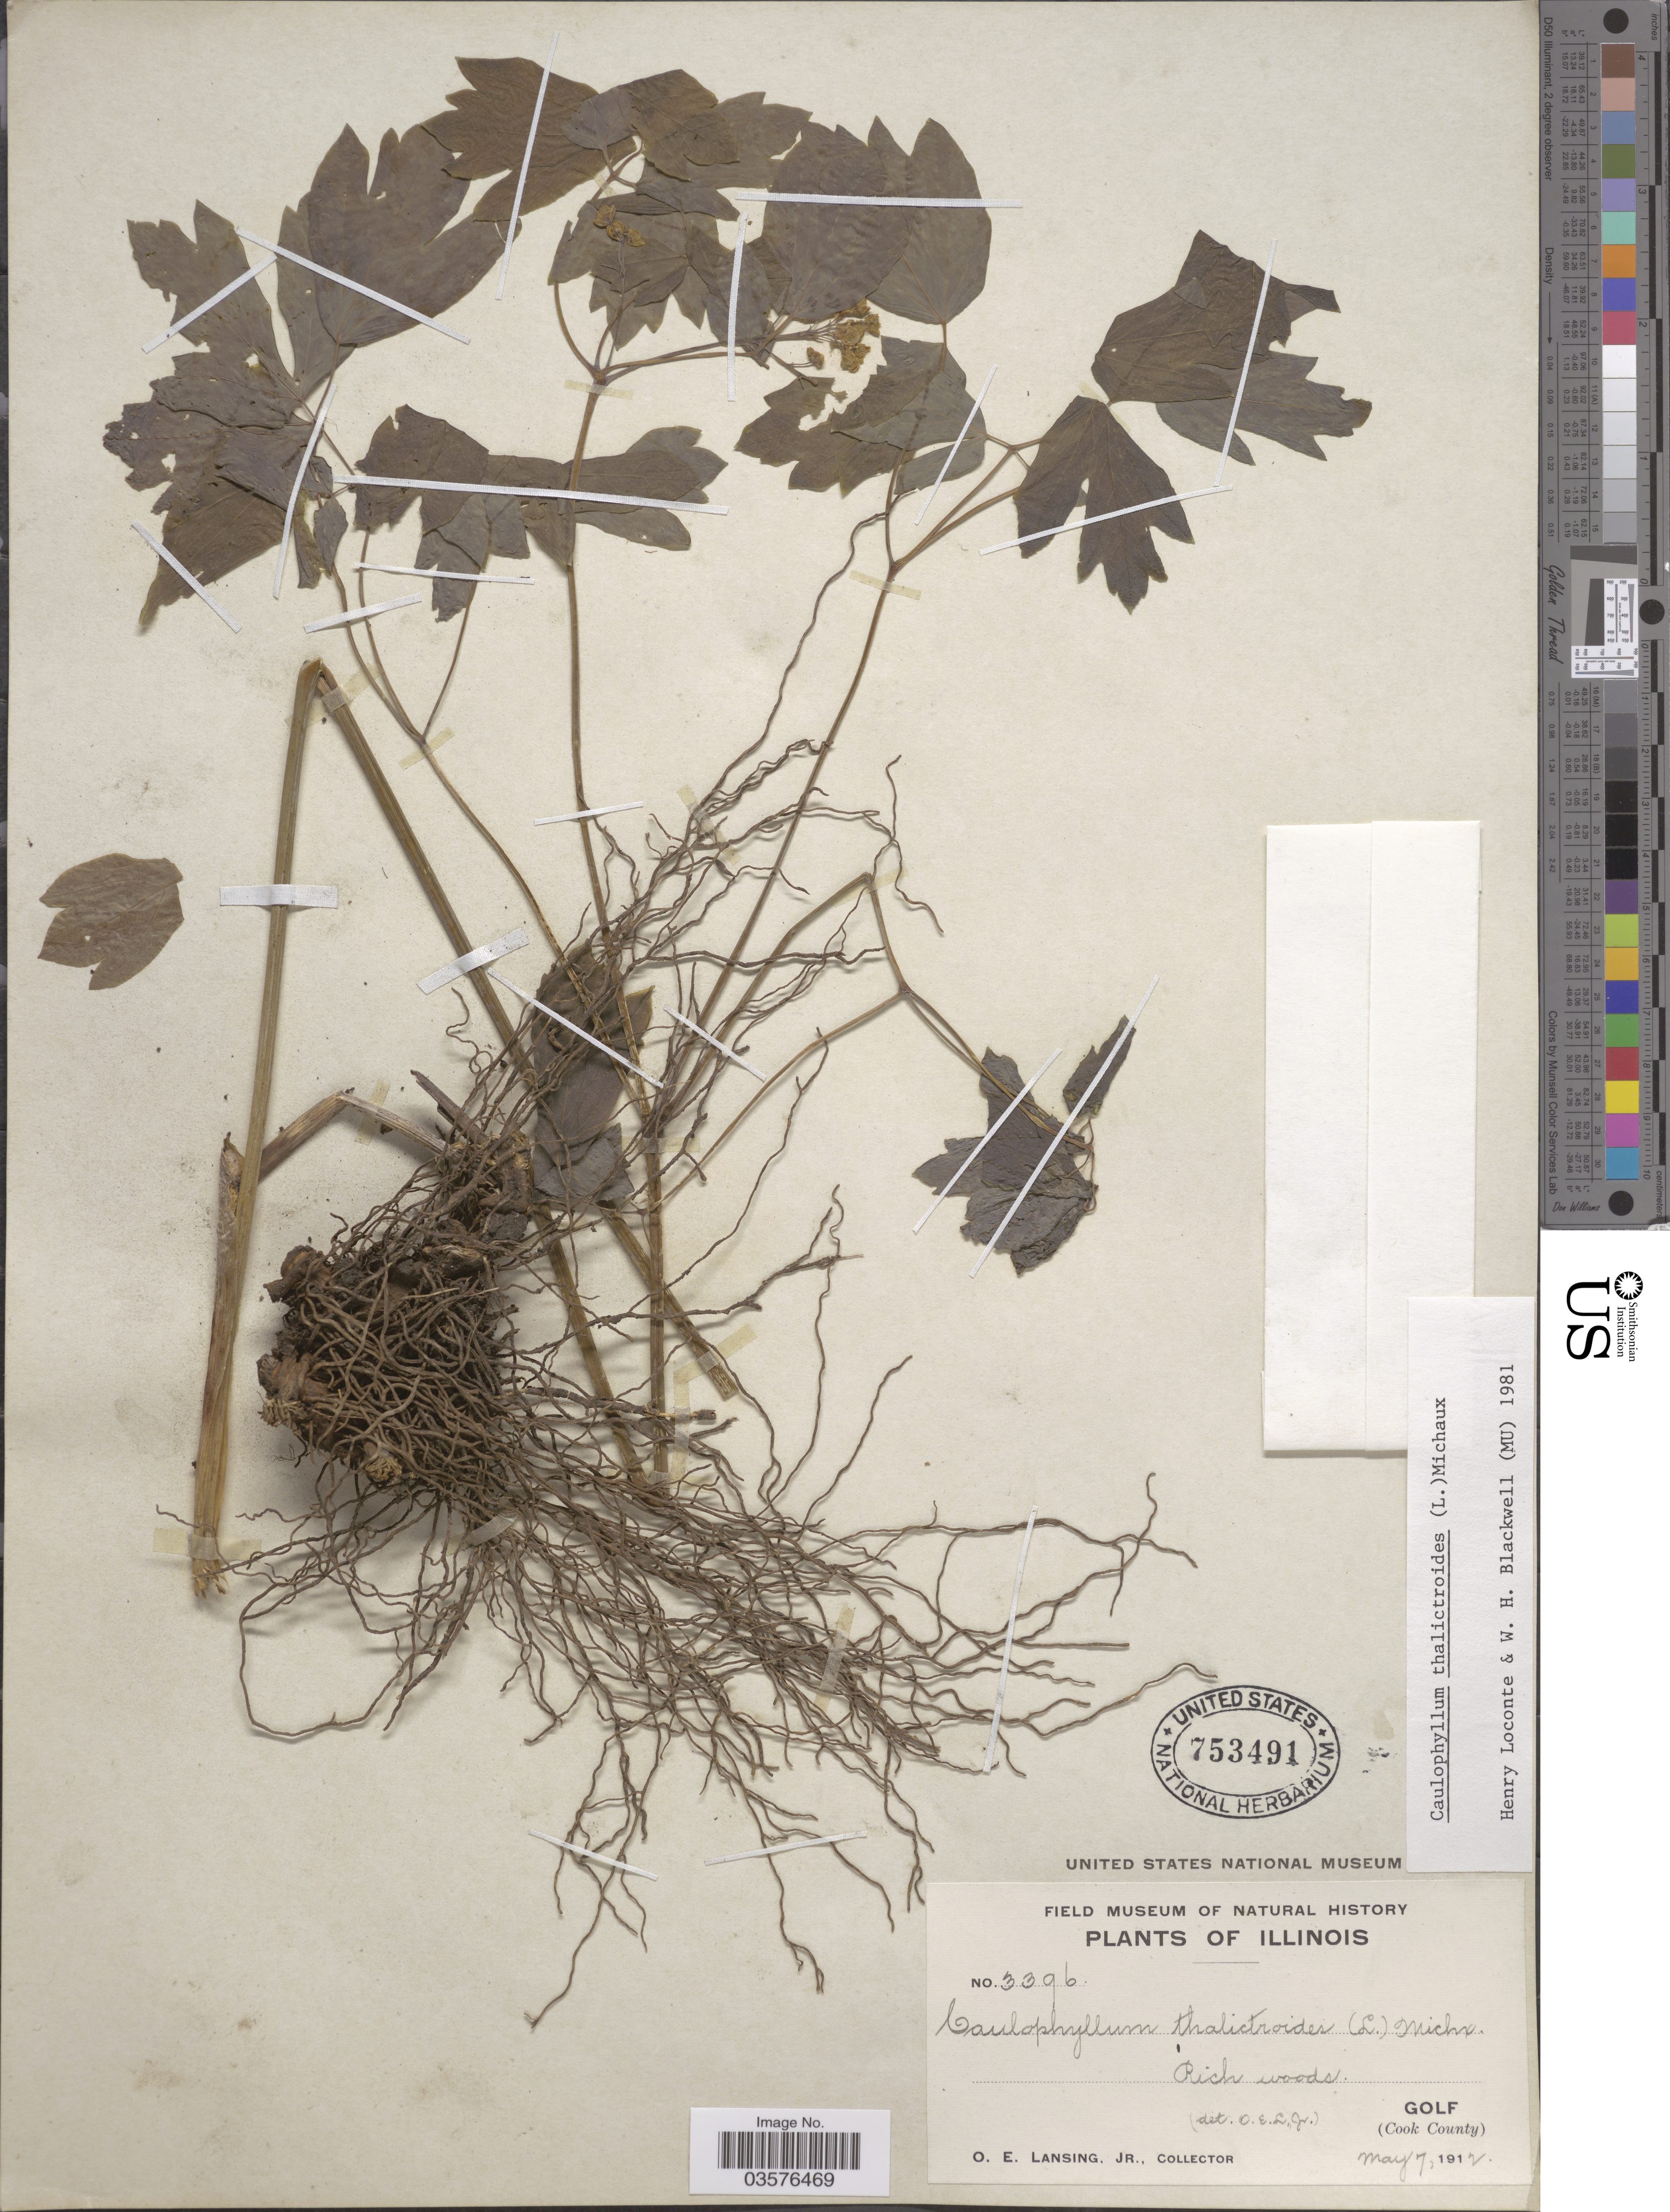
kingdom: Plantae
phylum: Tracheophyta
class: Magnoliopsida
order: Ranunculales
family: Berberidaceae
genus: Caulophyllum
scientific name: Caulophyllum thalictroides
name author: (L.) Michx.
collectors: O. Lansing Jr.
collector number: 3396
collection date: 1912-05-07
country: United States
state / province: Illinois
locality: Golf (Cook County).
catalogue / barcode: US 753491